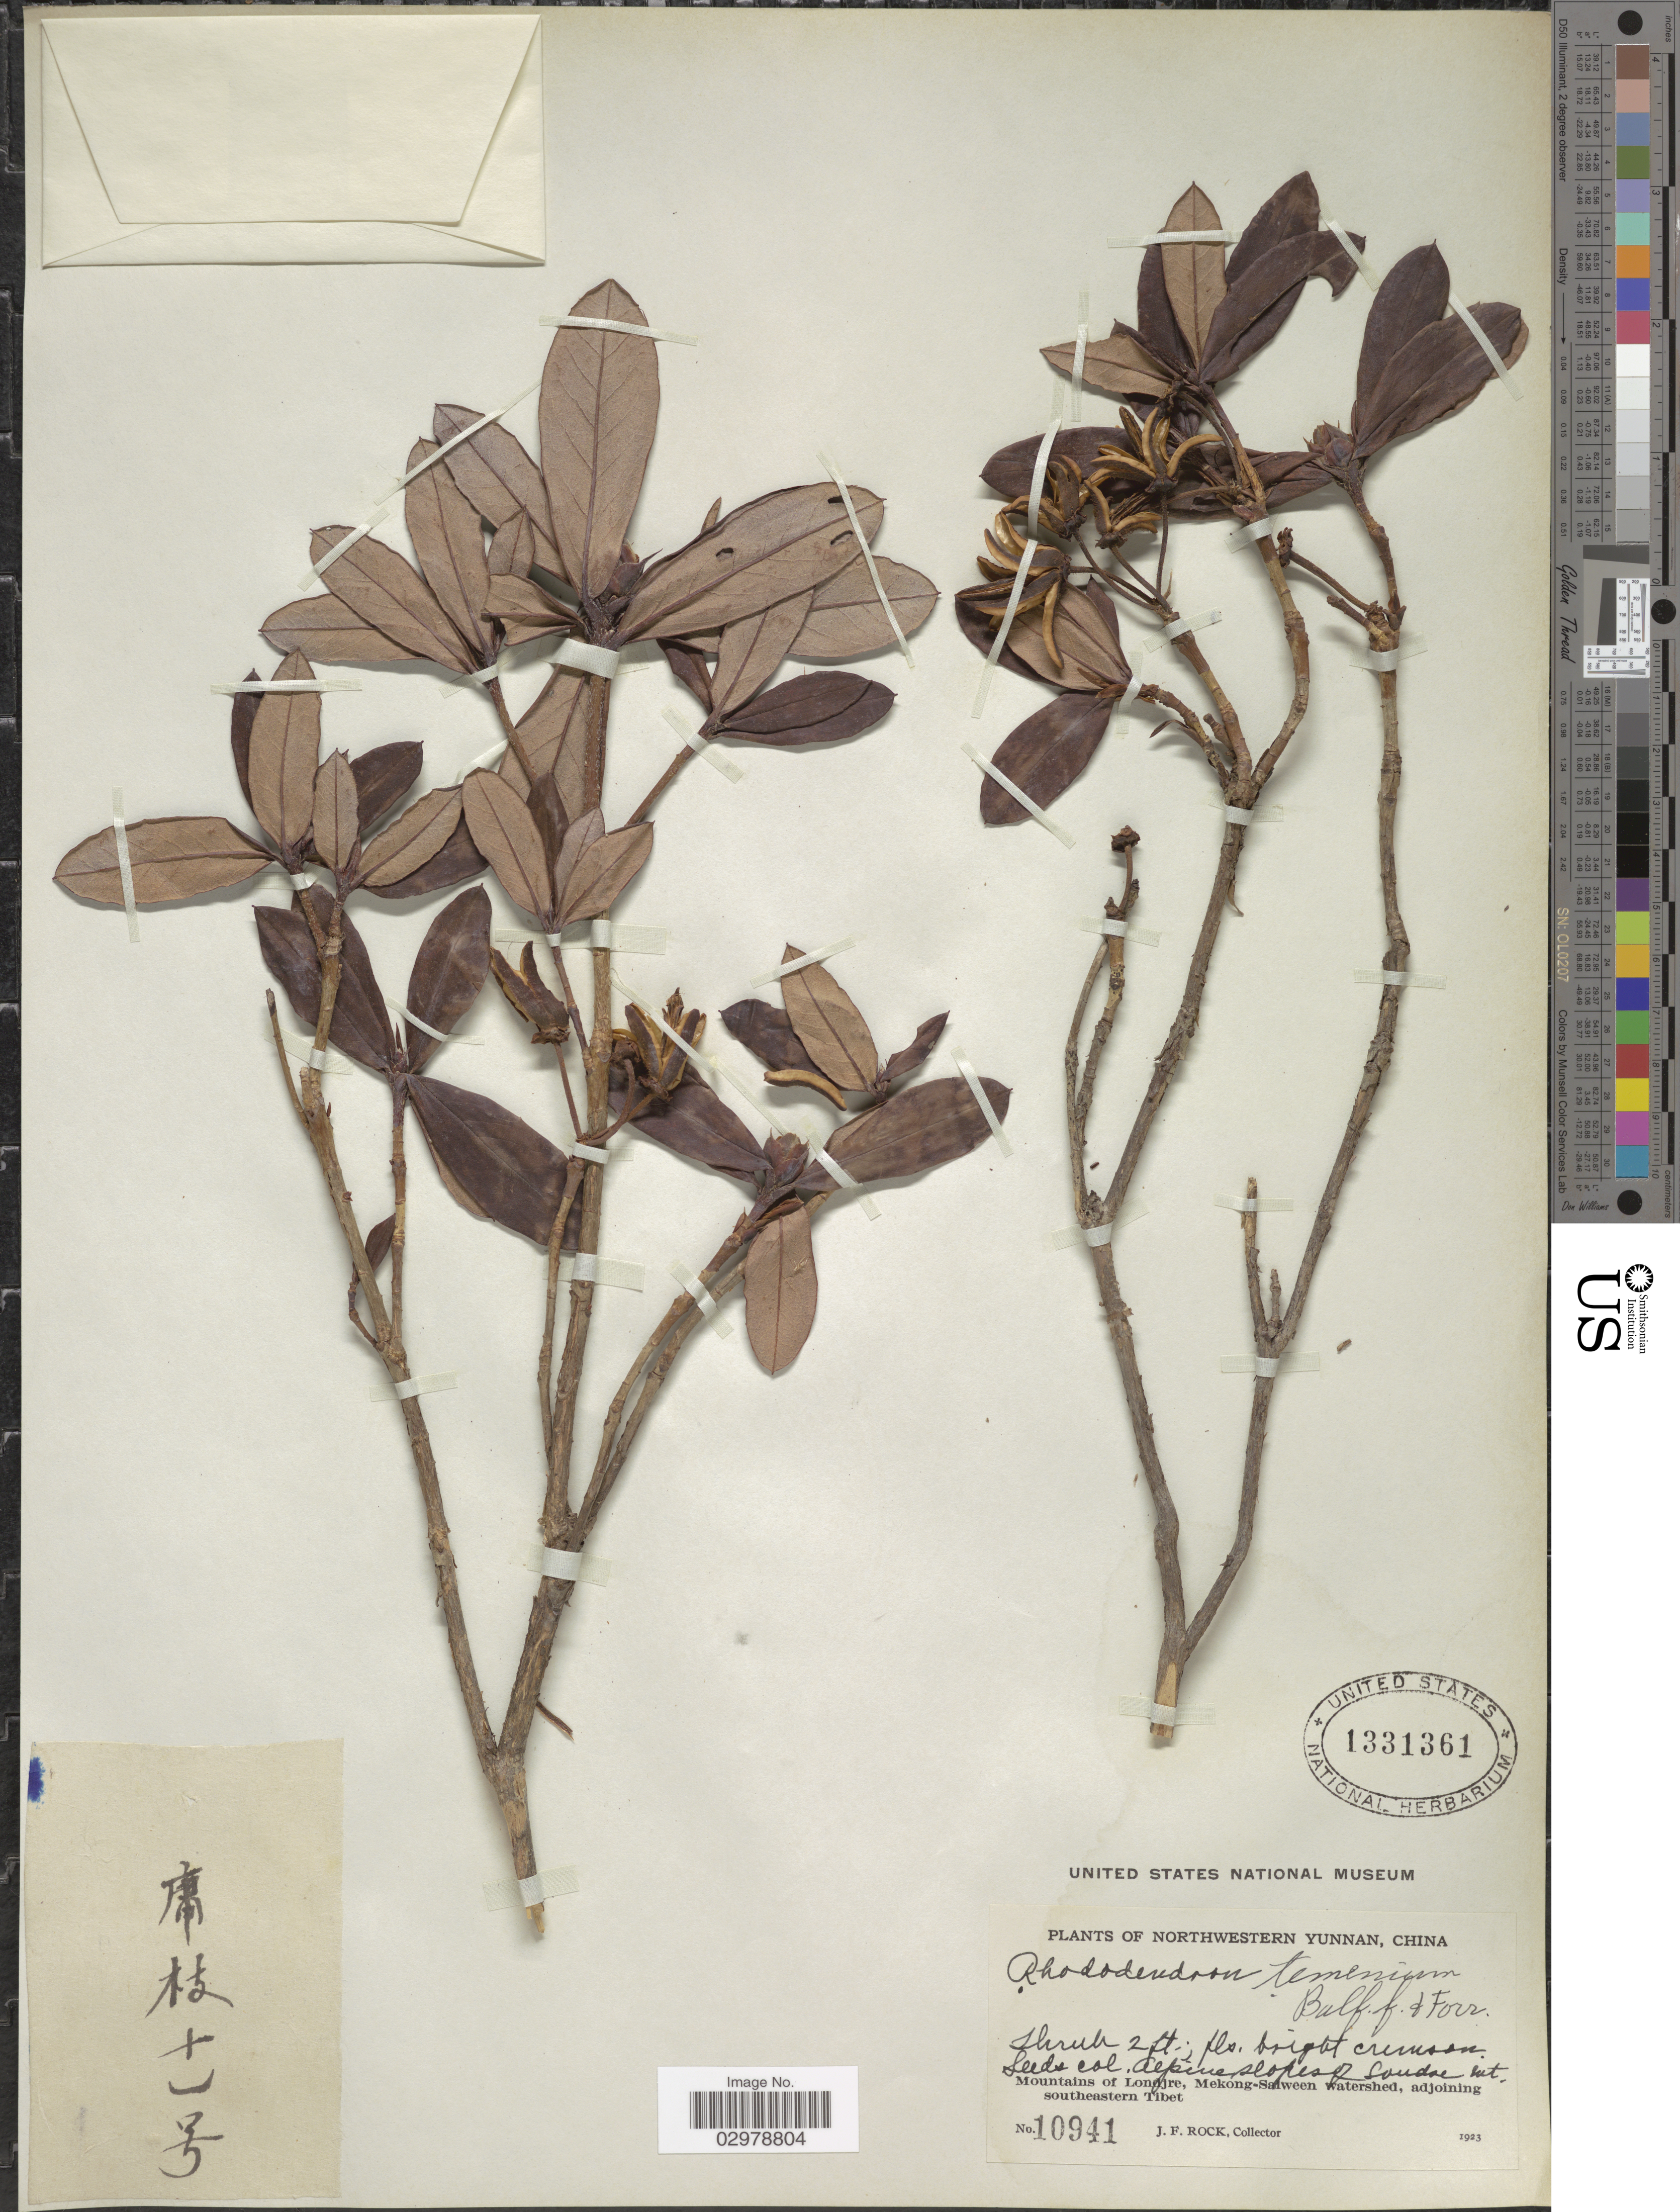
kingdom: Plantae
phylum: Tracheophyta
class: Magnoliopsida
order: Ericales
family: Ericaceae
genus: Rhododendron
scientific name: Rhododendron temenium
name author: Balf. f. & Forrest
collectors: J. Rock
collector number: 10941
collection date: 1923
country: China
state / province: Yunnan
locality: Northwestern Yunnan. Alpine slopes of Londre Mt. Mountains of Londjre, Mekong-Salween watershed, adjoining southeastern Tibet.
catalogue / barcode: US 1331361